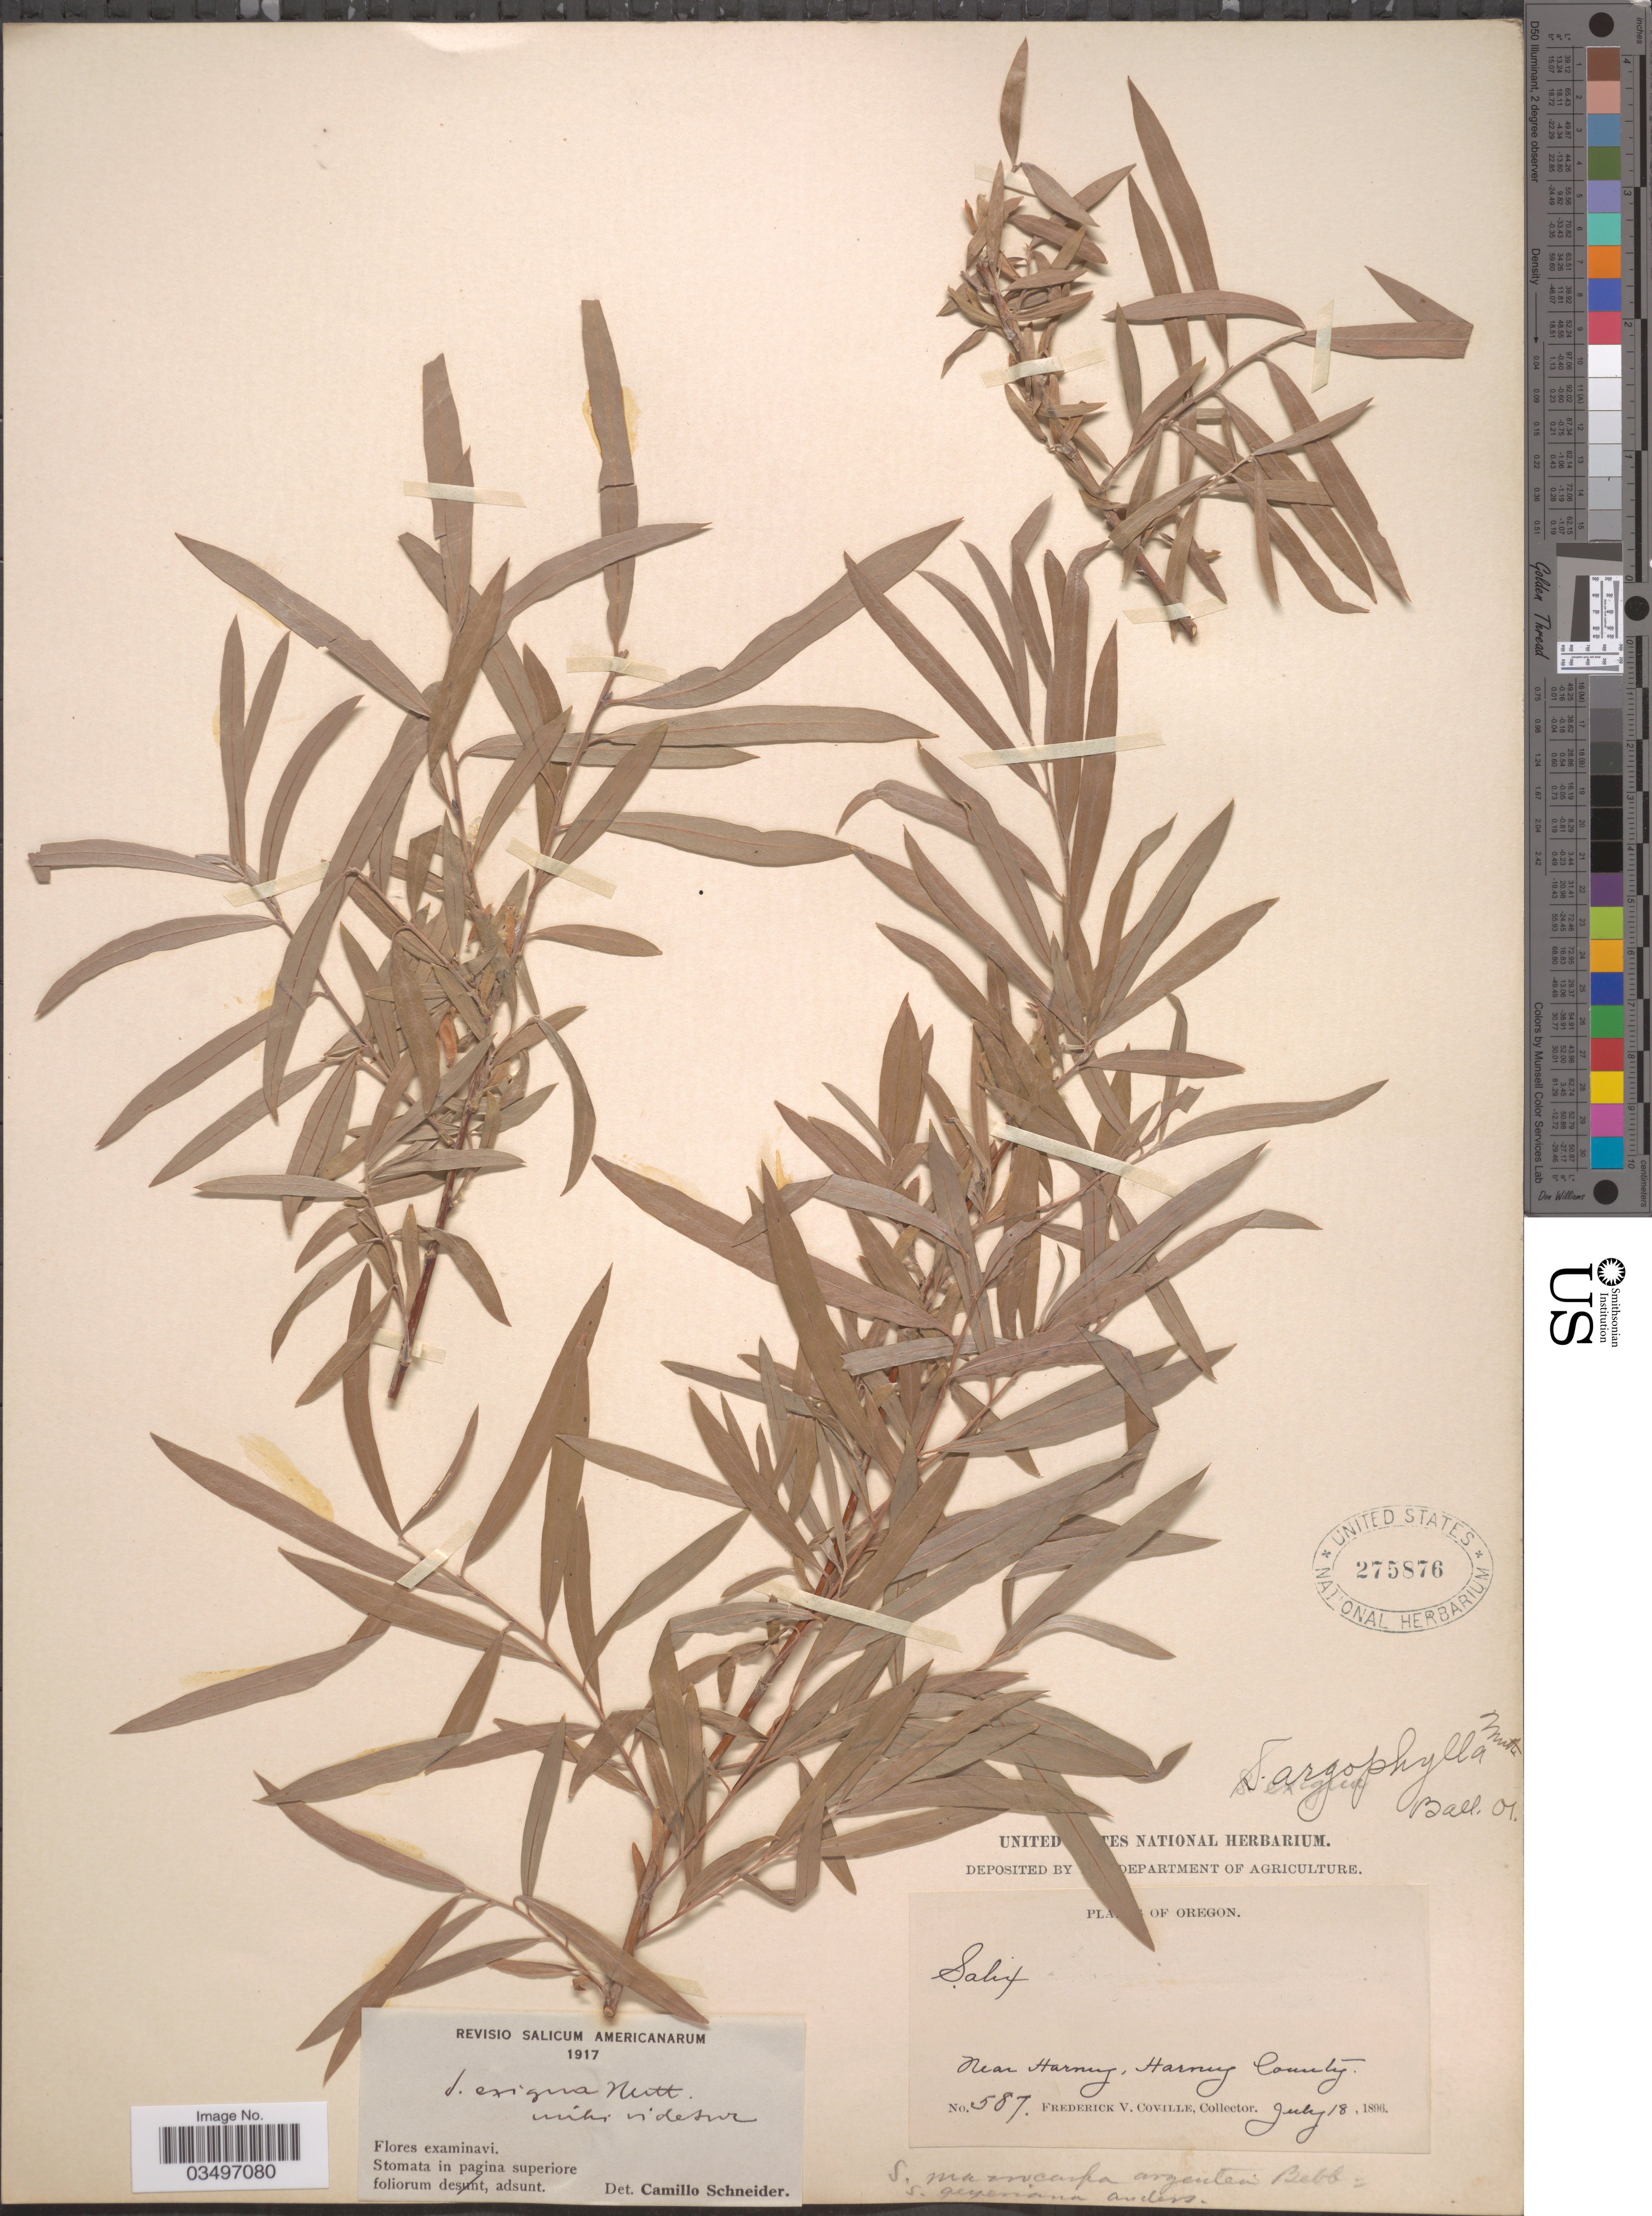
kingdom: Plantae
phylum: Tracheophyta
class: Magnoliopsida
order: Malpighiales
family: Salicaceae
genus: Salix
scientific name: Salix exigua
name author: Nutt.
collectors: F. V. Coville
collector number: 587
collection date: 1896-07-18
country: United States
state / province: Oregon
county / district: Harney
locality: Near Harney, Harney County.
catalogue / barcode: US 275876